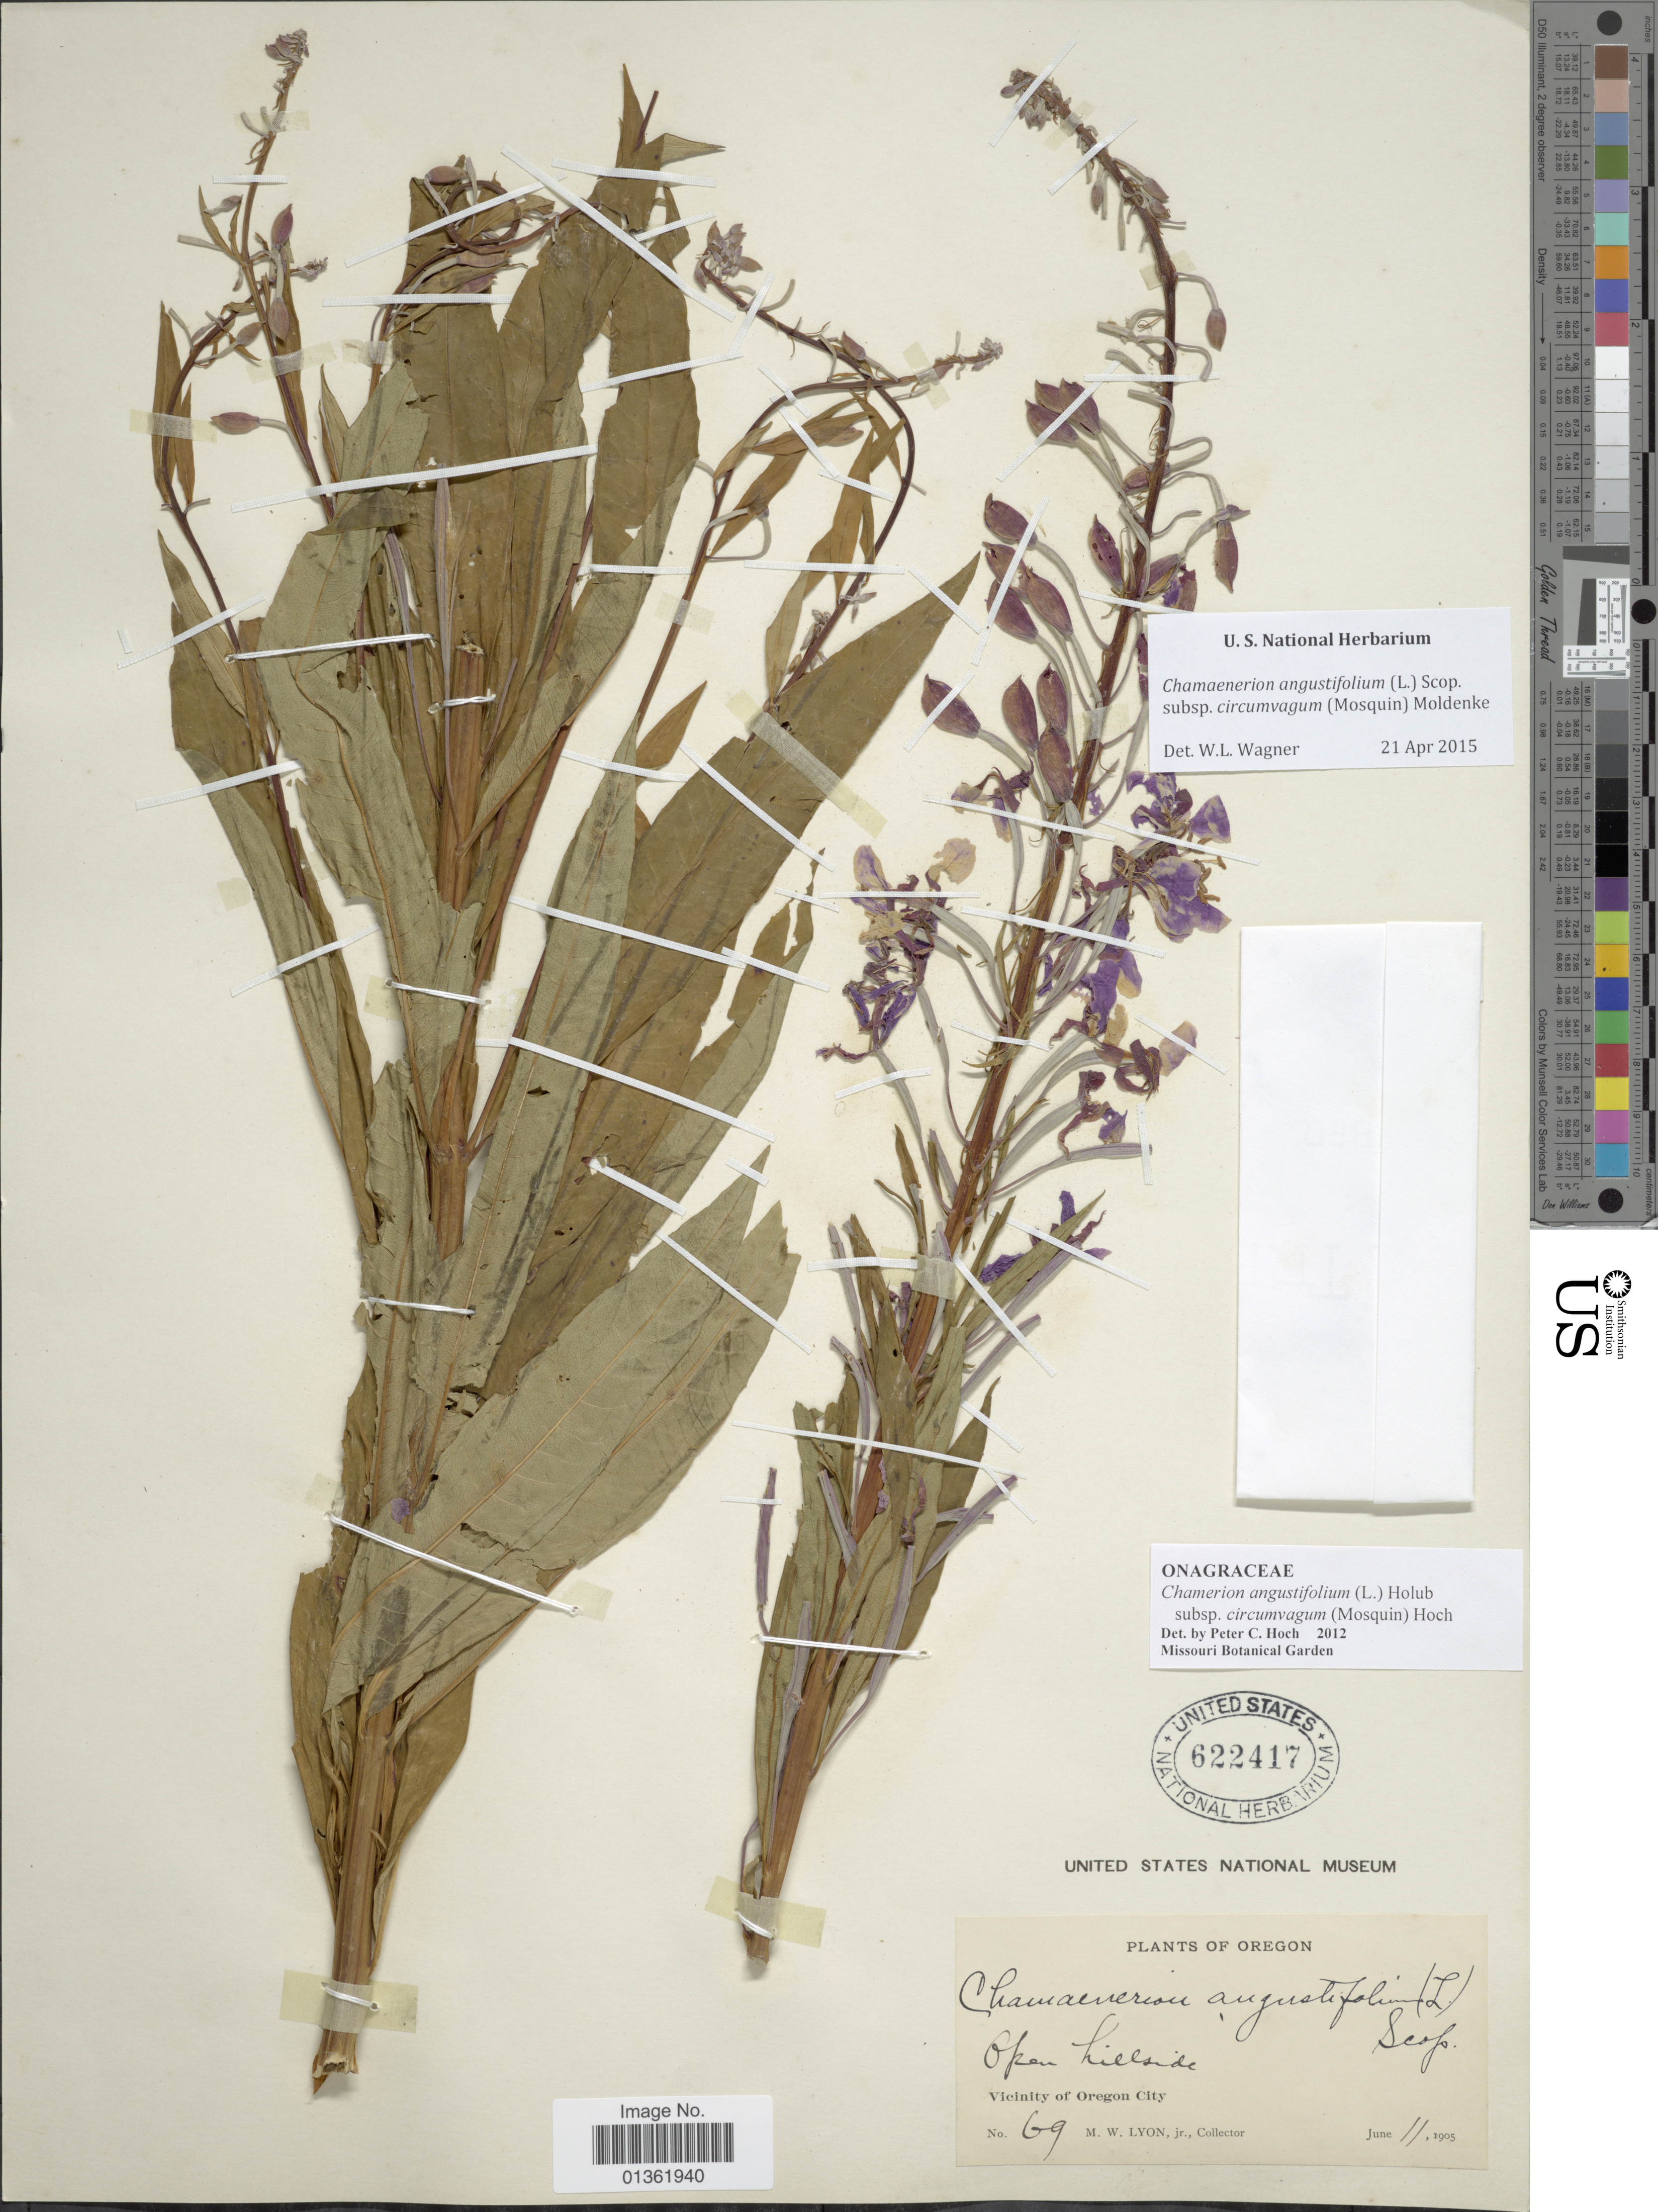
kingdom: Plantae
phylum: Tracheophyta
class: Magnoliopsida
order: Myrtales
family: Onagraceae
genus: Chamaenerion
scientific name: Chamaenerion angustifolium subsp. circumvagum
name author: (Mosquin) Moldenke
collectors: M. Lyon Jr.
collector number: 69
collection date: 1905-06-11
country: United States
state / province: Oregon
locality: Vicinity of Oregon City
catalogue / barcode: US 622417